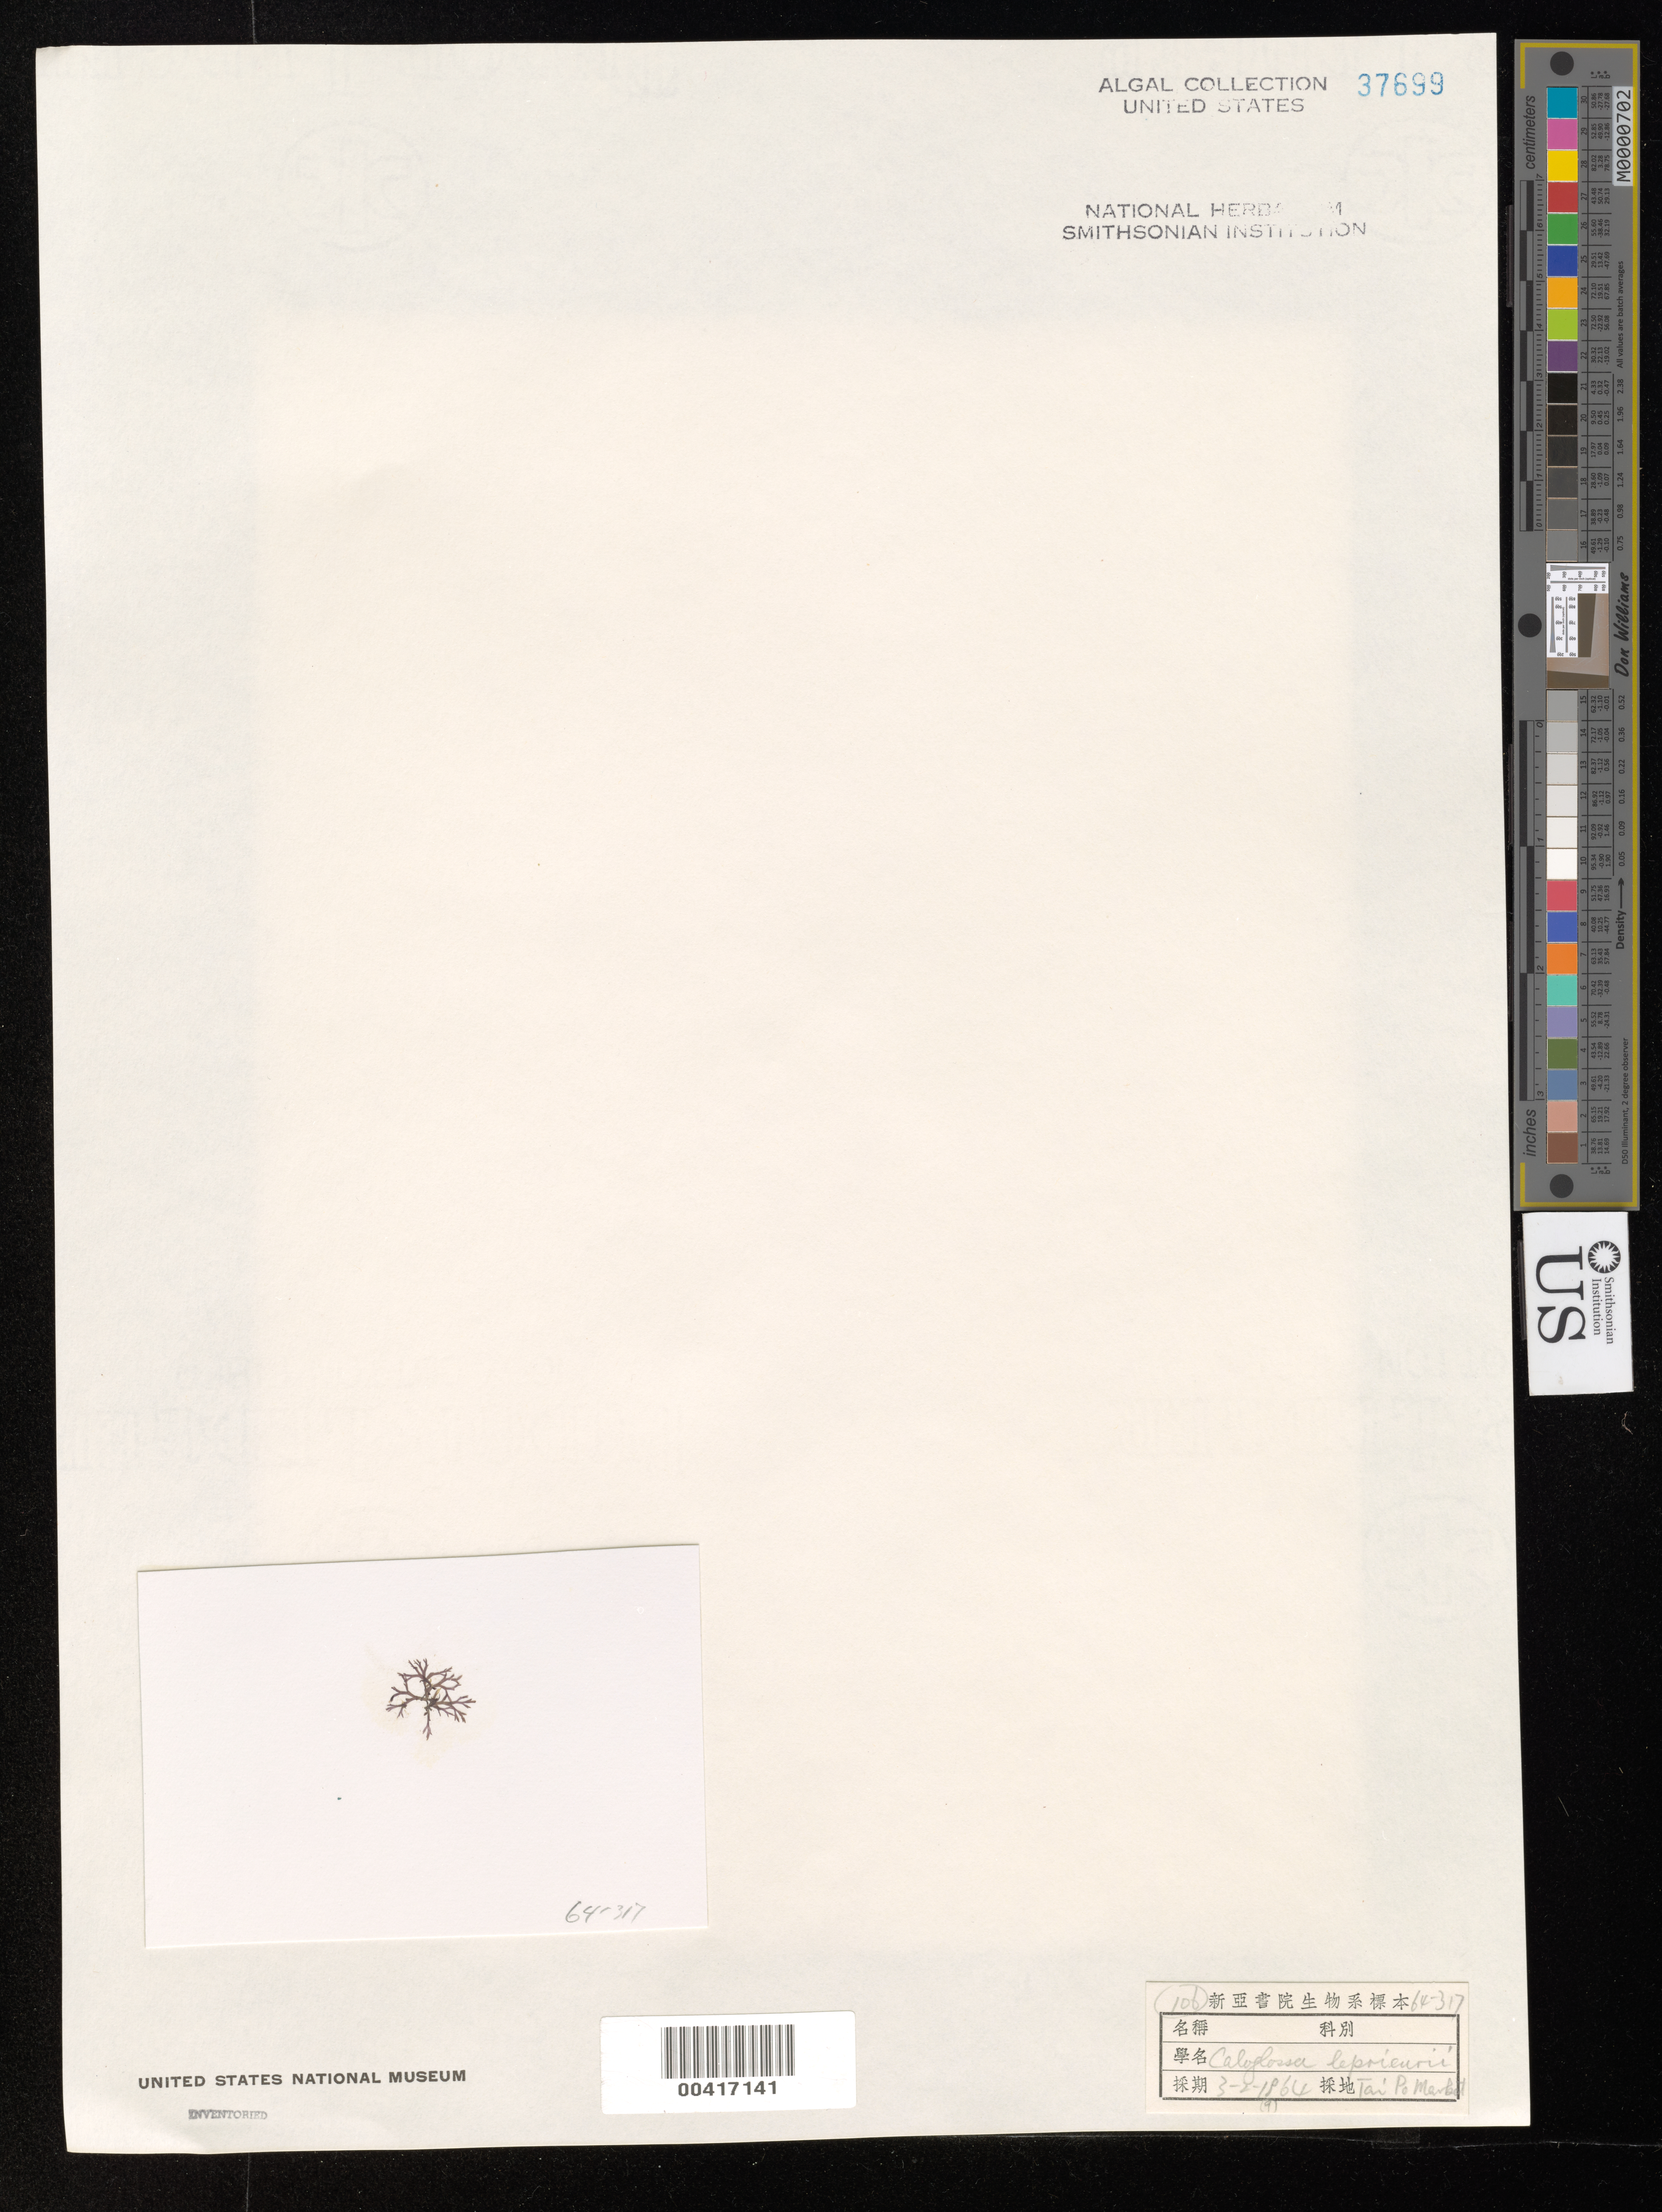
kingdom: Plantae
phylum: Rhodophyta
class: Florideophyceae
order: Corallinales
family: Corallinaceae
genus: Pneophyllum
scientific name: Pneophyllum nicholsii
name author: (Setchell & L.R. Mason) P.C. Silva & P.W. Gabrielson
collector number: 64-317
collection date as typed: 03 Feb 1964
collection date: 1964-02-03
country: China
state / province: Hong Kong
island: Hong Kong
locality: Tai Po Market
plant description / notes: See material mounted on US Algal Coll. Microscope Slides #s 864, 865, 866, 867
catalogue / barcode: US 37699